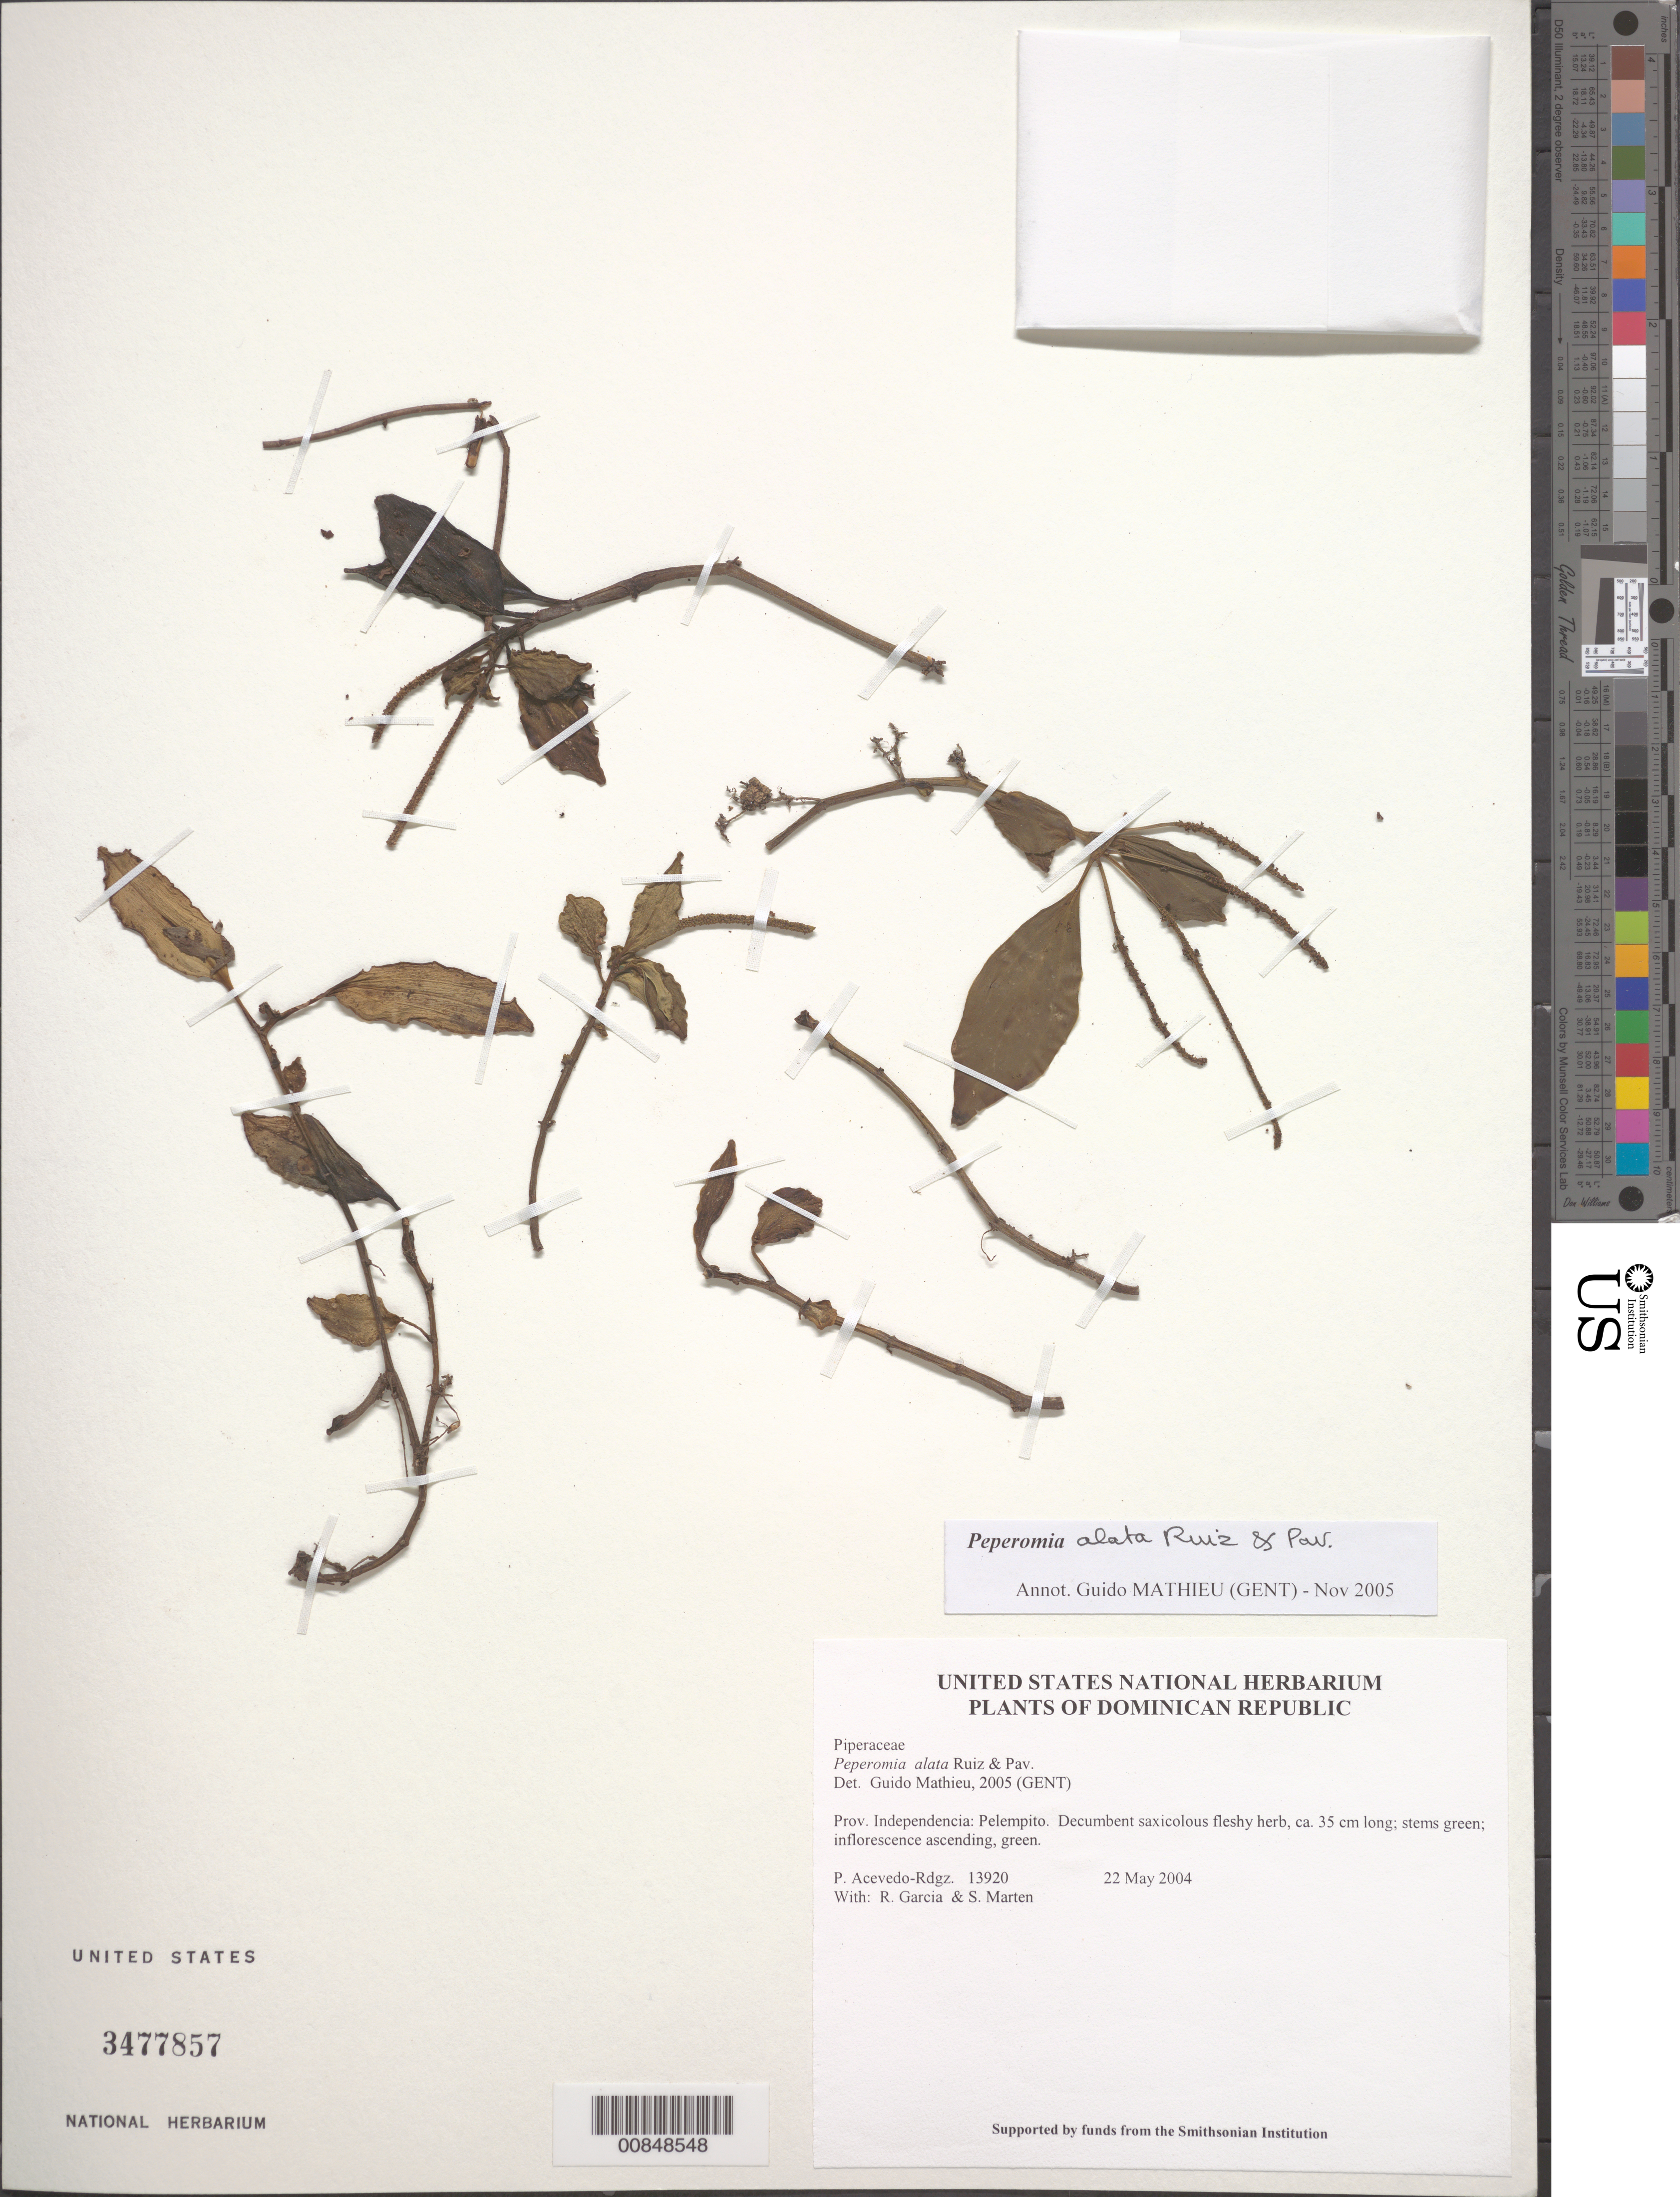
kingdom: Plantae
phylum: Tracheophyta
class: Magnoliopsida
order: Piperales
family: Piperaceae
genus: Peperomia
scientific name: Peperomia alata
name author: Ruiz & Pav.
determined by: Mathieu, Guido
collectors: P. Acevedo-Rodr., R. G. García & S. Marten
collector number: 13920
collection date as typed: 22 May 2004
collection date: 2004-05-22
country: Dominican Republic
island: Hispaniola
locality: Provincia Independencia: Pelempito.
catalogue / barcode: US 3477857